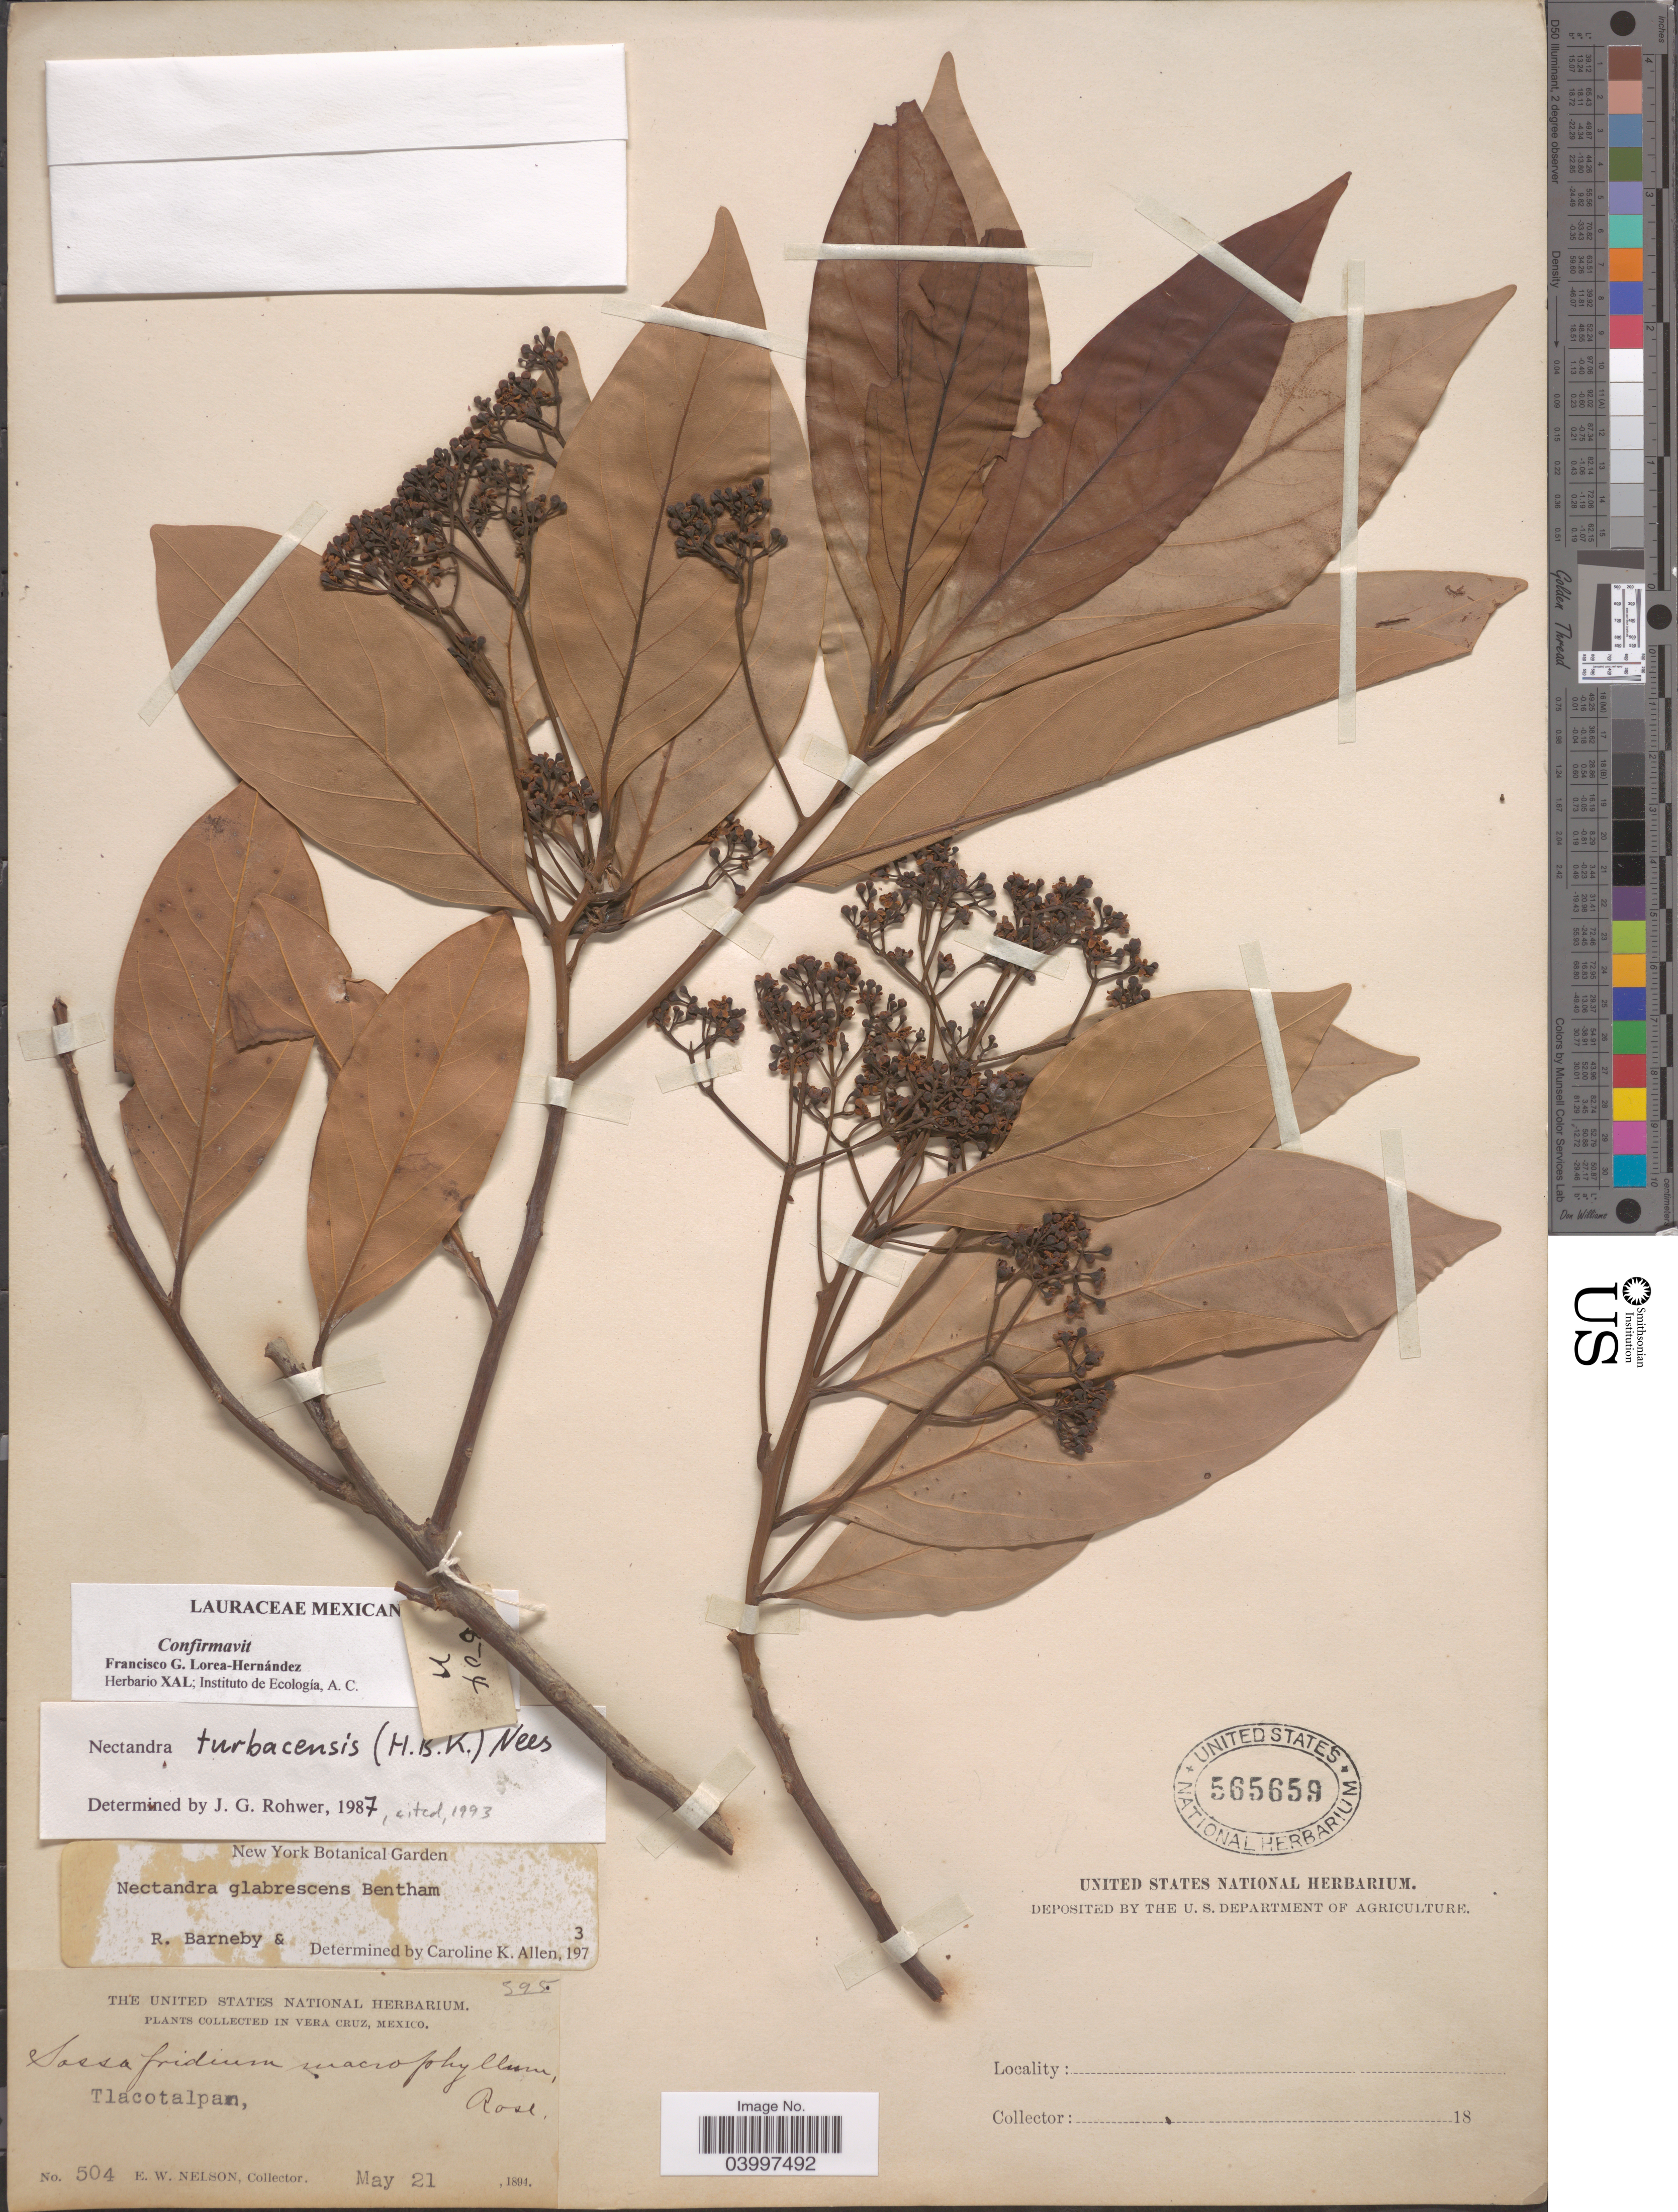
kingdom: Plantae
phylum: Tracheophyta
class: Magnoliopsida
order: Laurales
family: Lauraceae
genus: Nectandra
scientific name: Nectandra turbacensis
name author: (Kunth) Nees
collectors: E. W. Nelson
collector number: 504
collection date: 1894-05-21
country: Mexico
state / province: Veracruz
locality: Vera Cruz. Tlacotalpan.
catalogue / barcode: US 565659